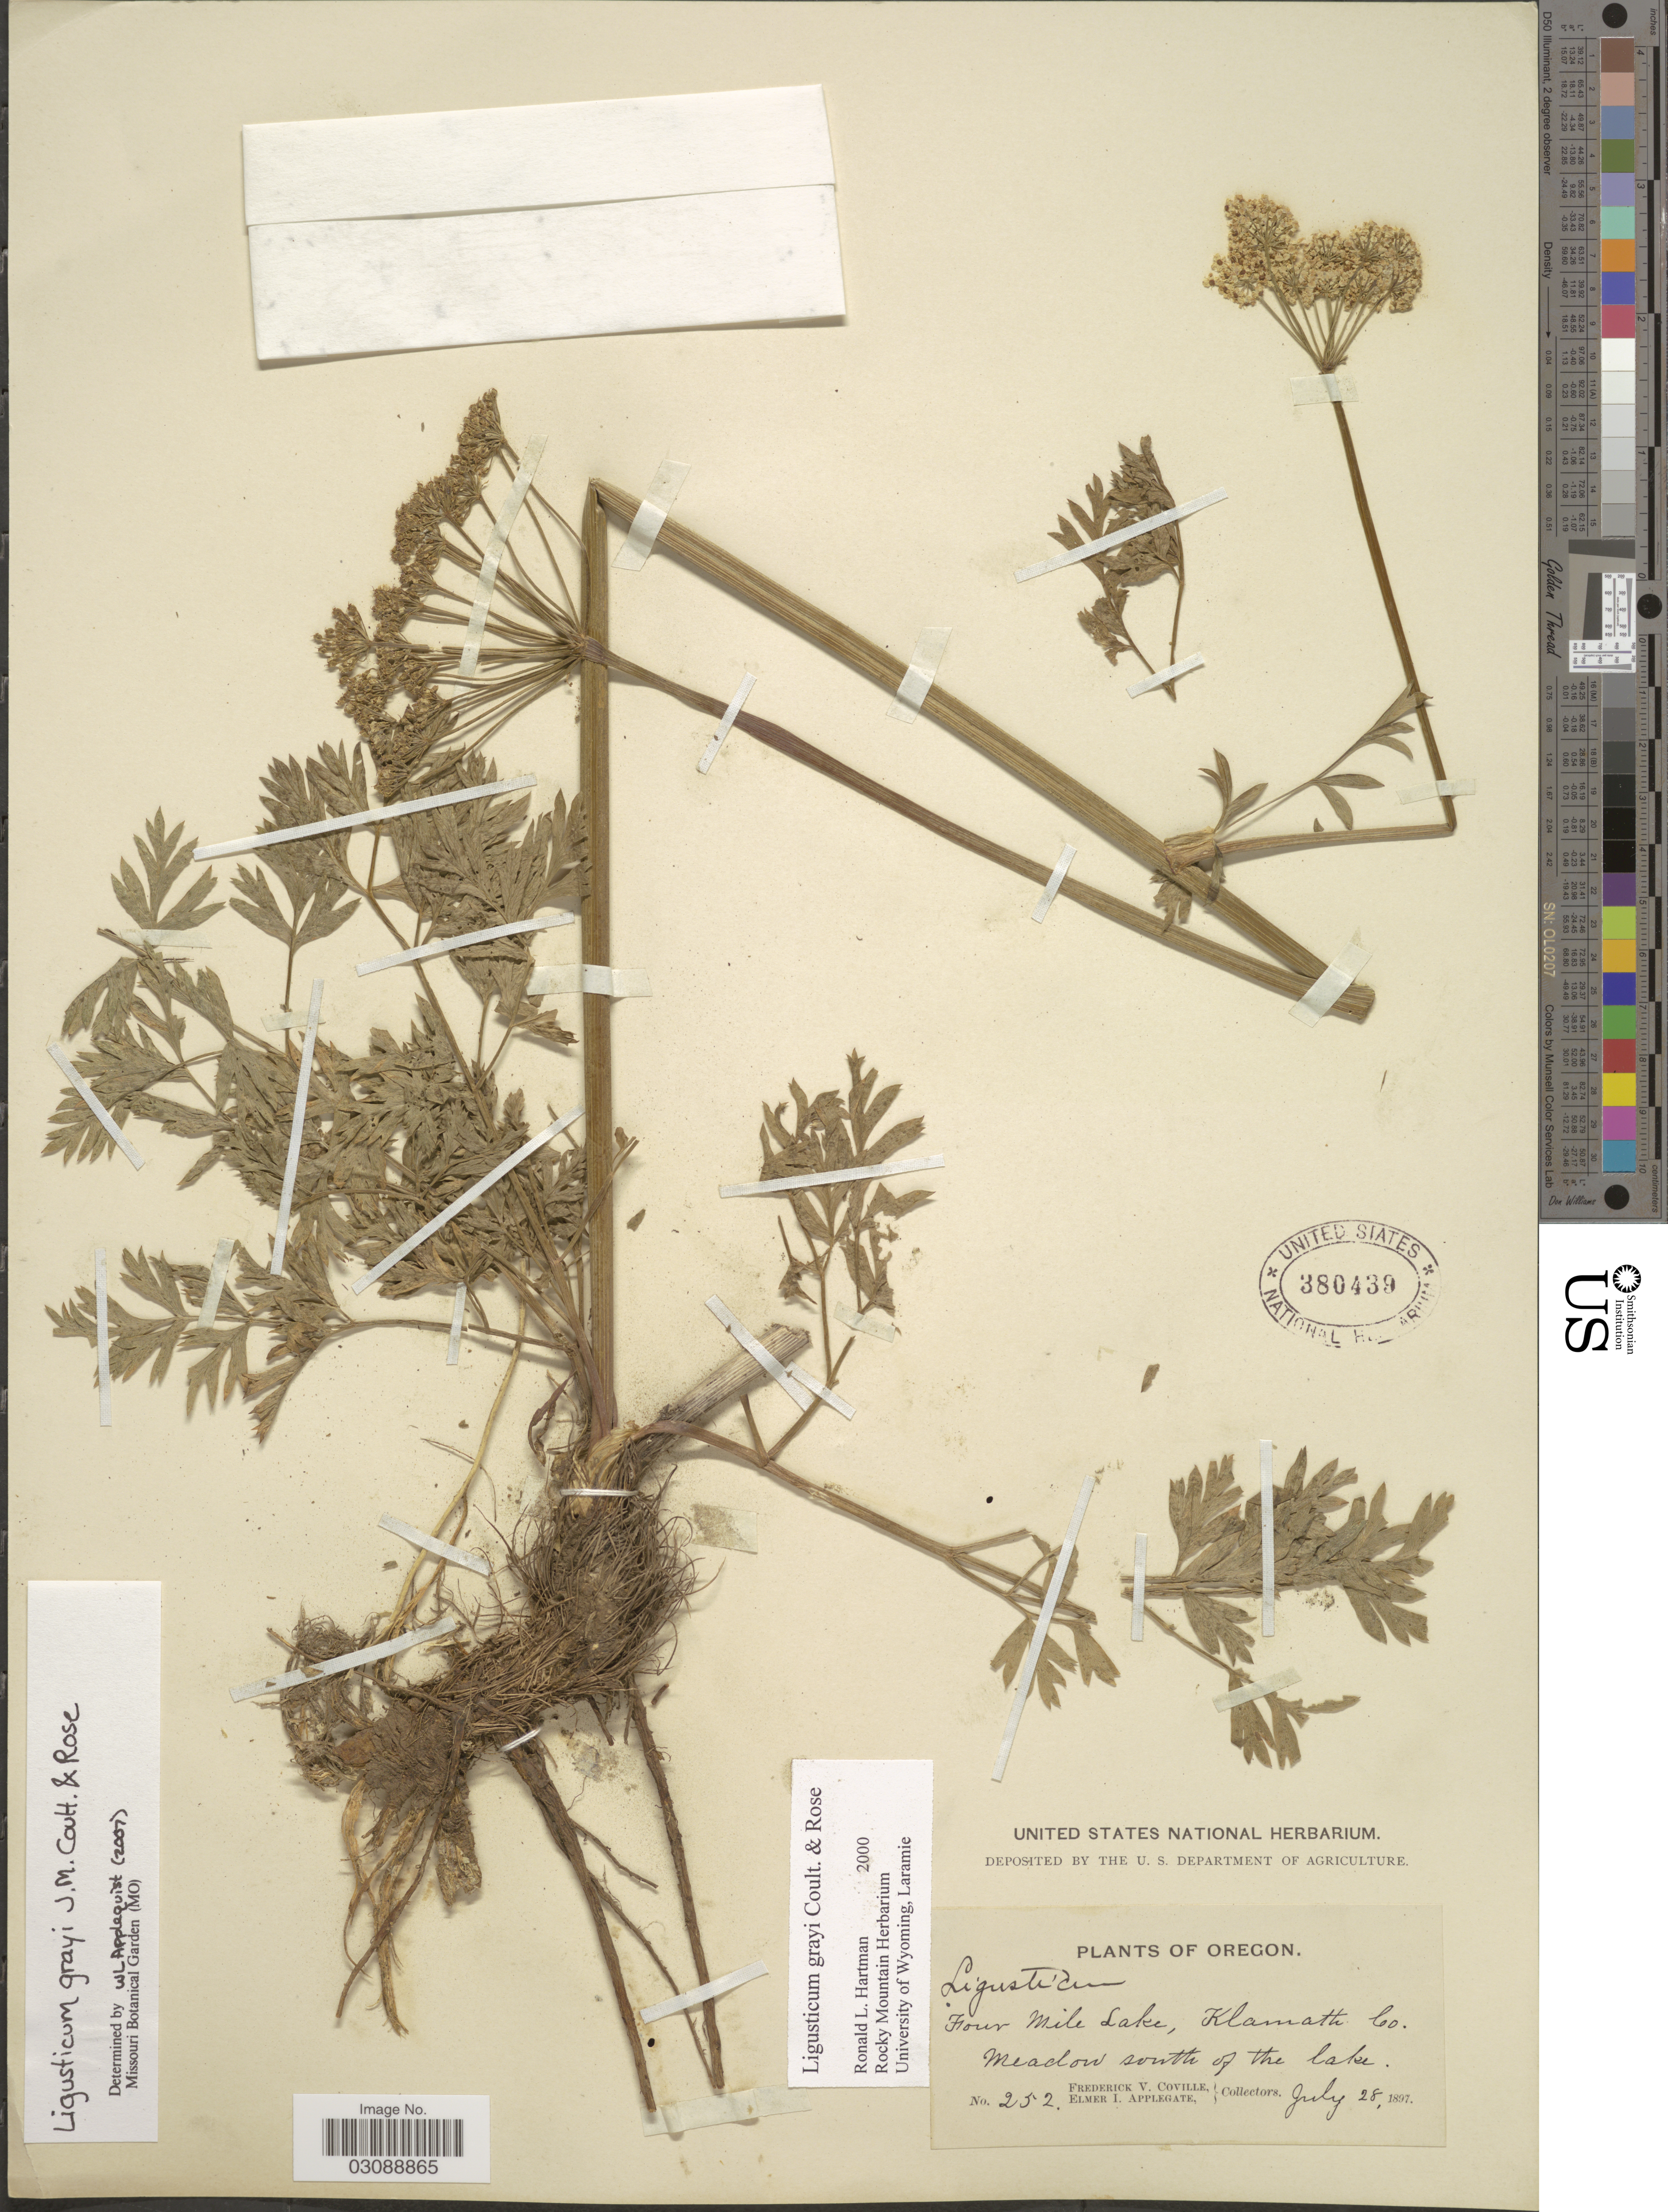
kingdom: Plantae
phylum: Tracheophyta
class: Magnoliopsida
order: Apiales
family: Apiaceae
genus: Ligusticum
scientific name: Ligusticum grayi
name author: J.M. Coult. & Rose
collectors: F. V. Coville & E. I. Applegate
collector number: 252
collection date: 1897-07-28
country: United States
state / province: Oregon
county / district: Klamath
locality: Four Mile lake, Klamath Co. Meadow south of the lake.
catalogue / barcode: US 380439